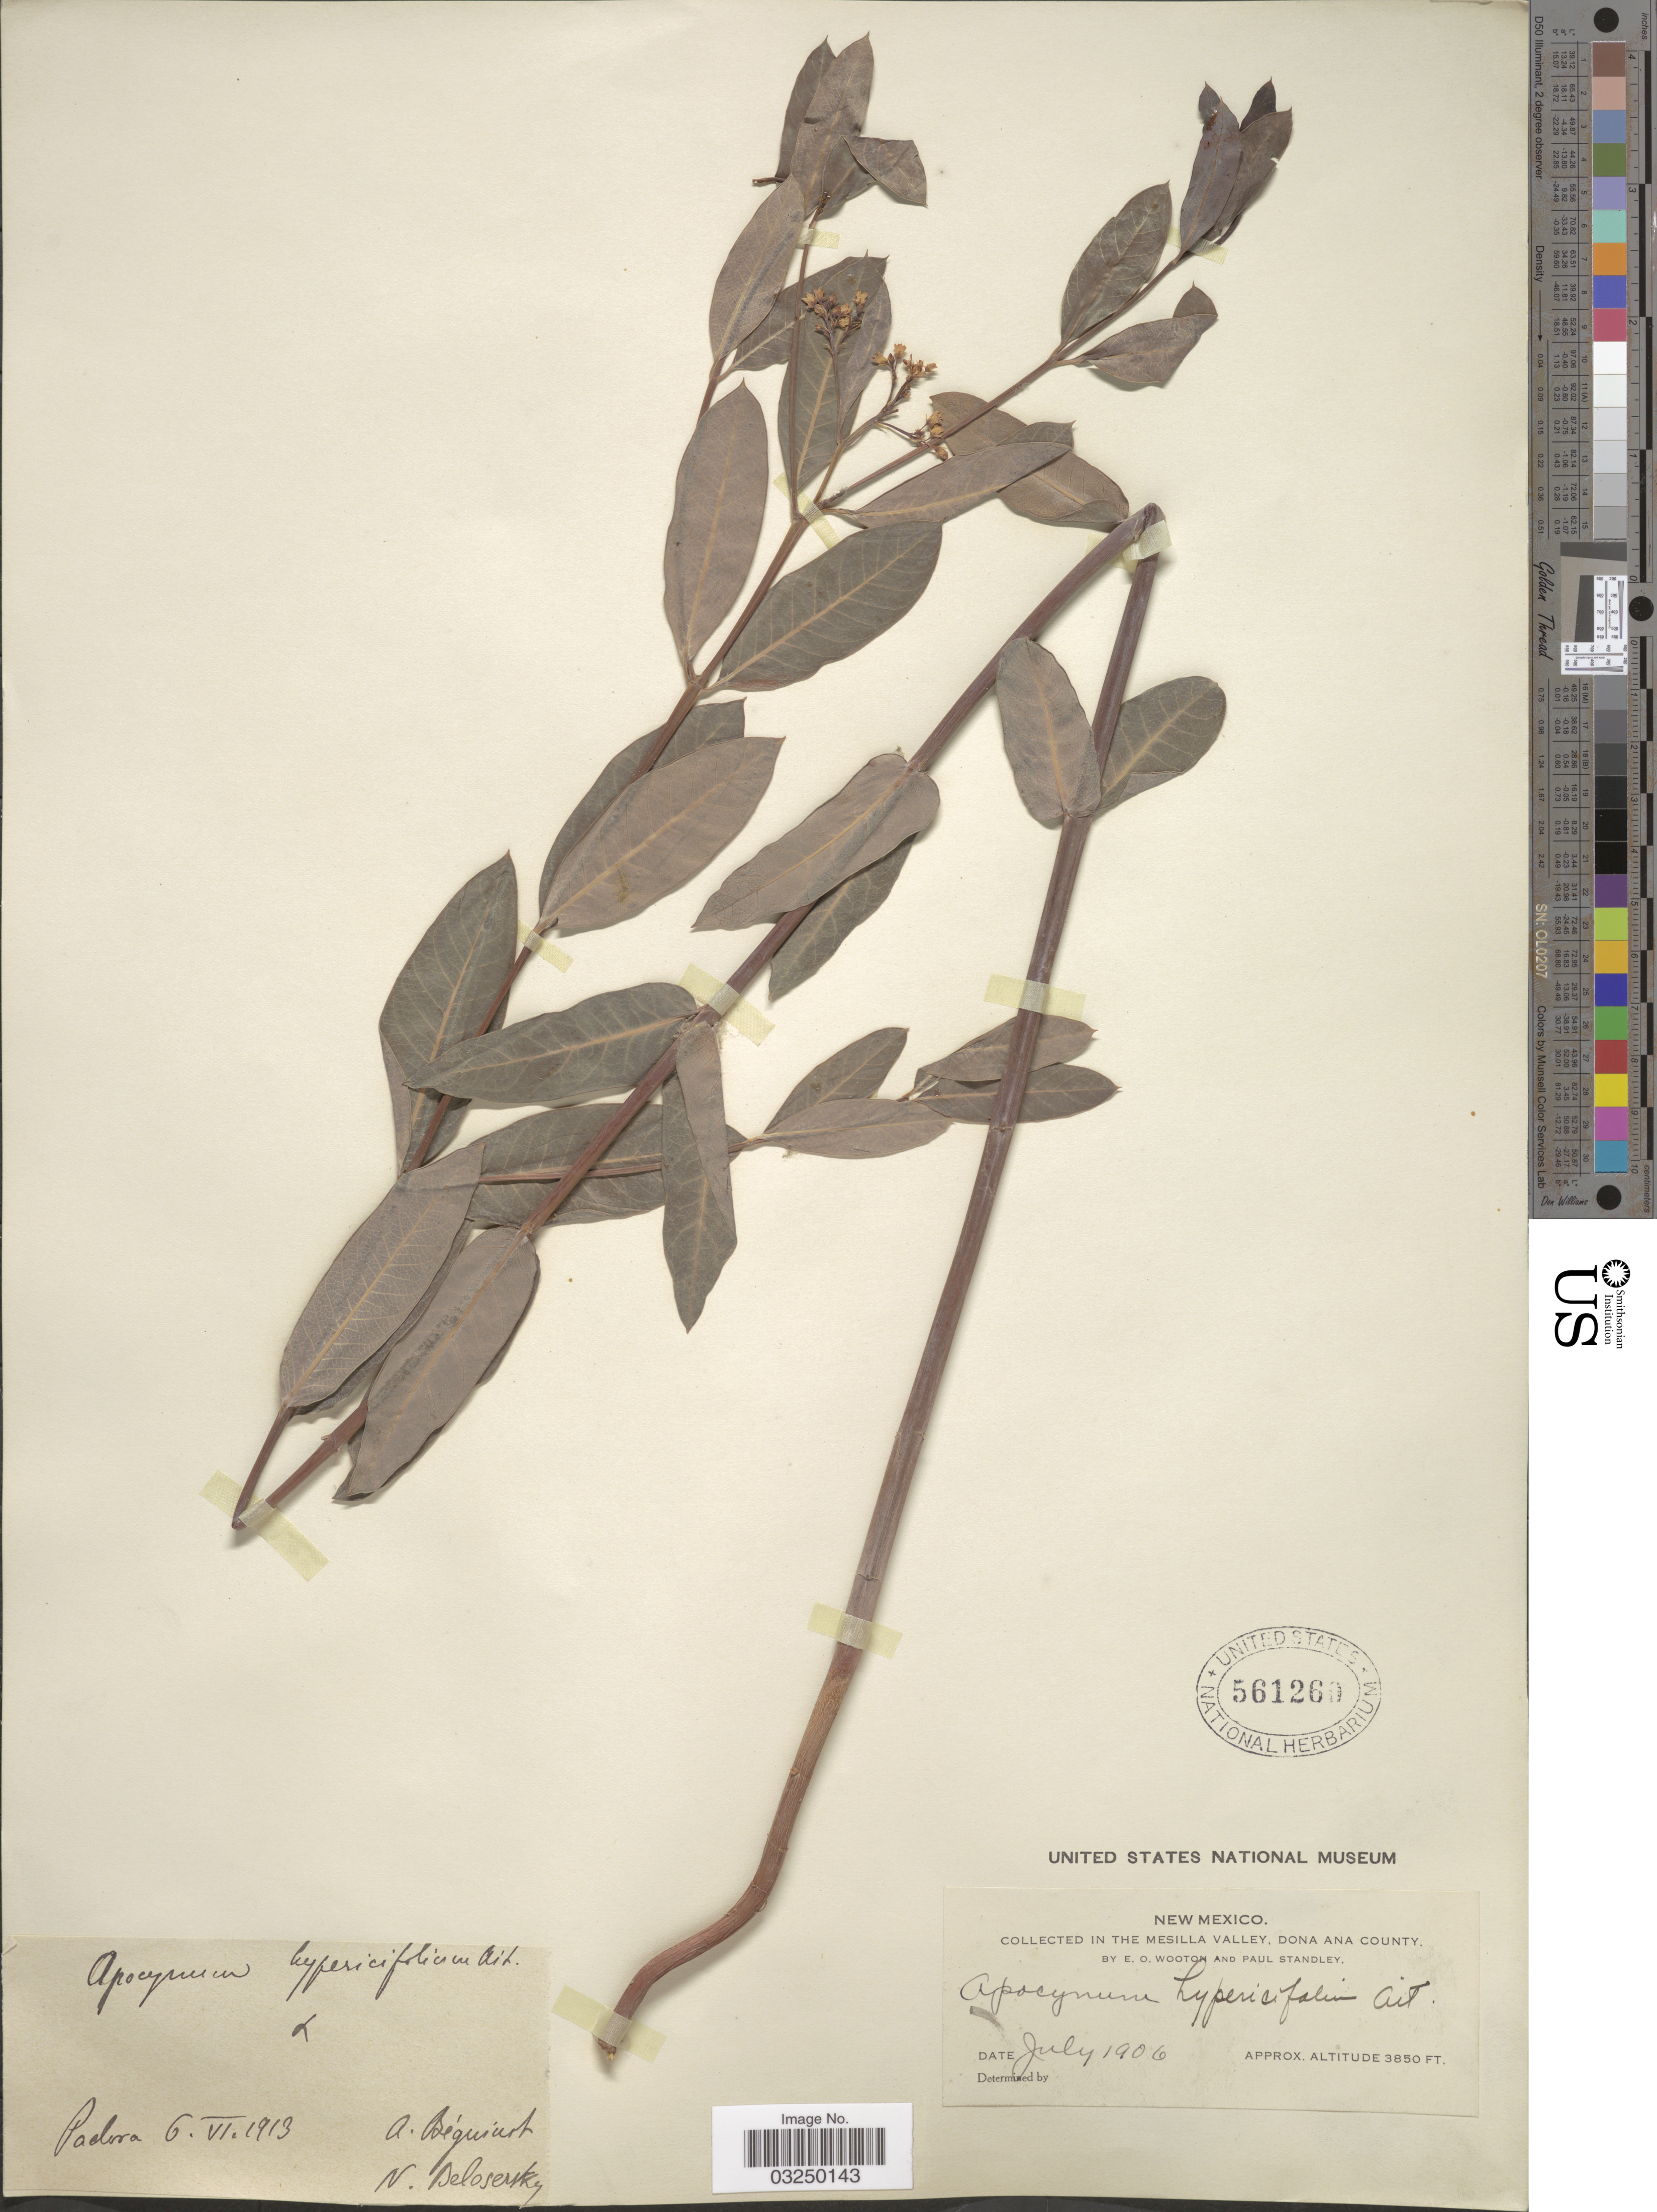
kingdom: Plantae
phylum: Tracheophyta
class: Magnoliopsida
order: Gentianales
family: Apocynaceae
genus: Apocynum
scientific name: Apocynum sibiricum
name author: Jacq.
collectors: E. O. Wooton & P. C. Standley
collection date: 1906-07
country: United States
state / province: New Mexico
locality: In the Mesilla Valley, Dona Ana County.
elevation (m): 1173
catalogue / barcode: US 561260